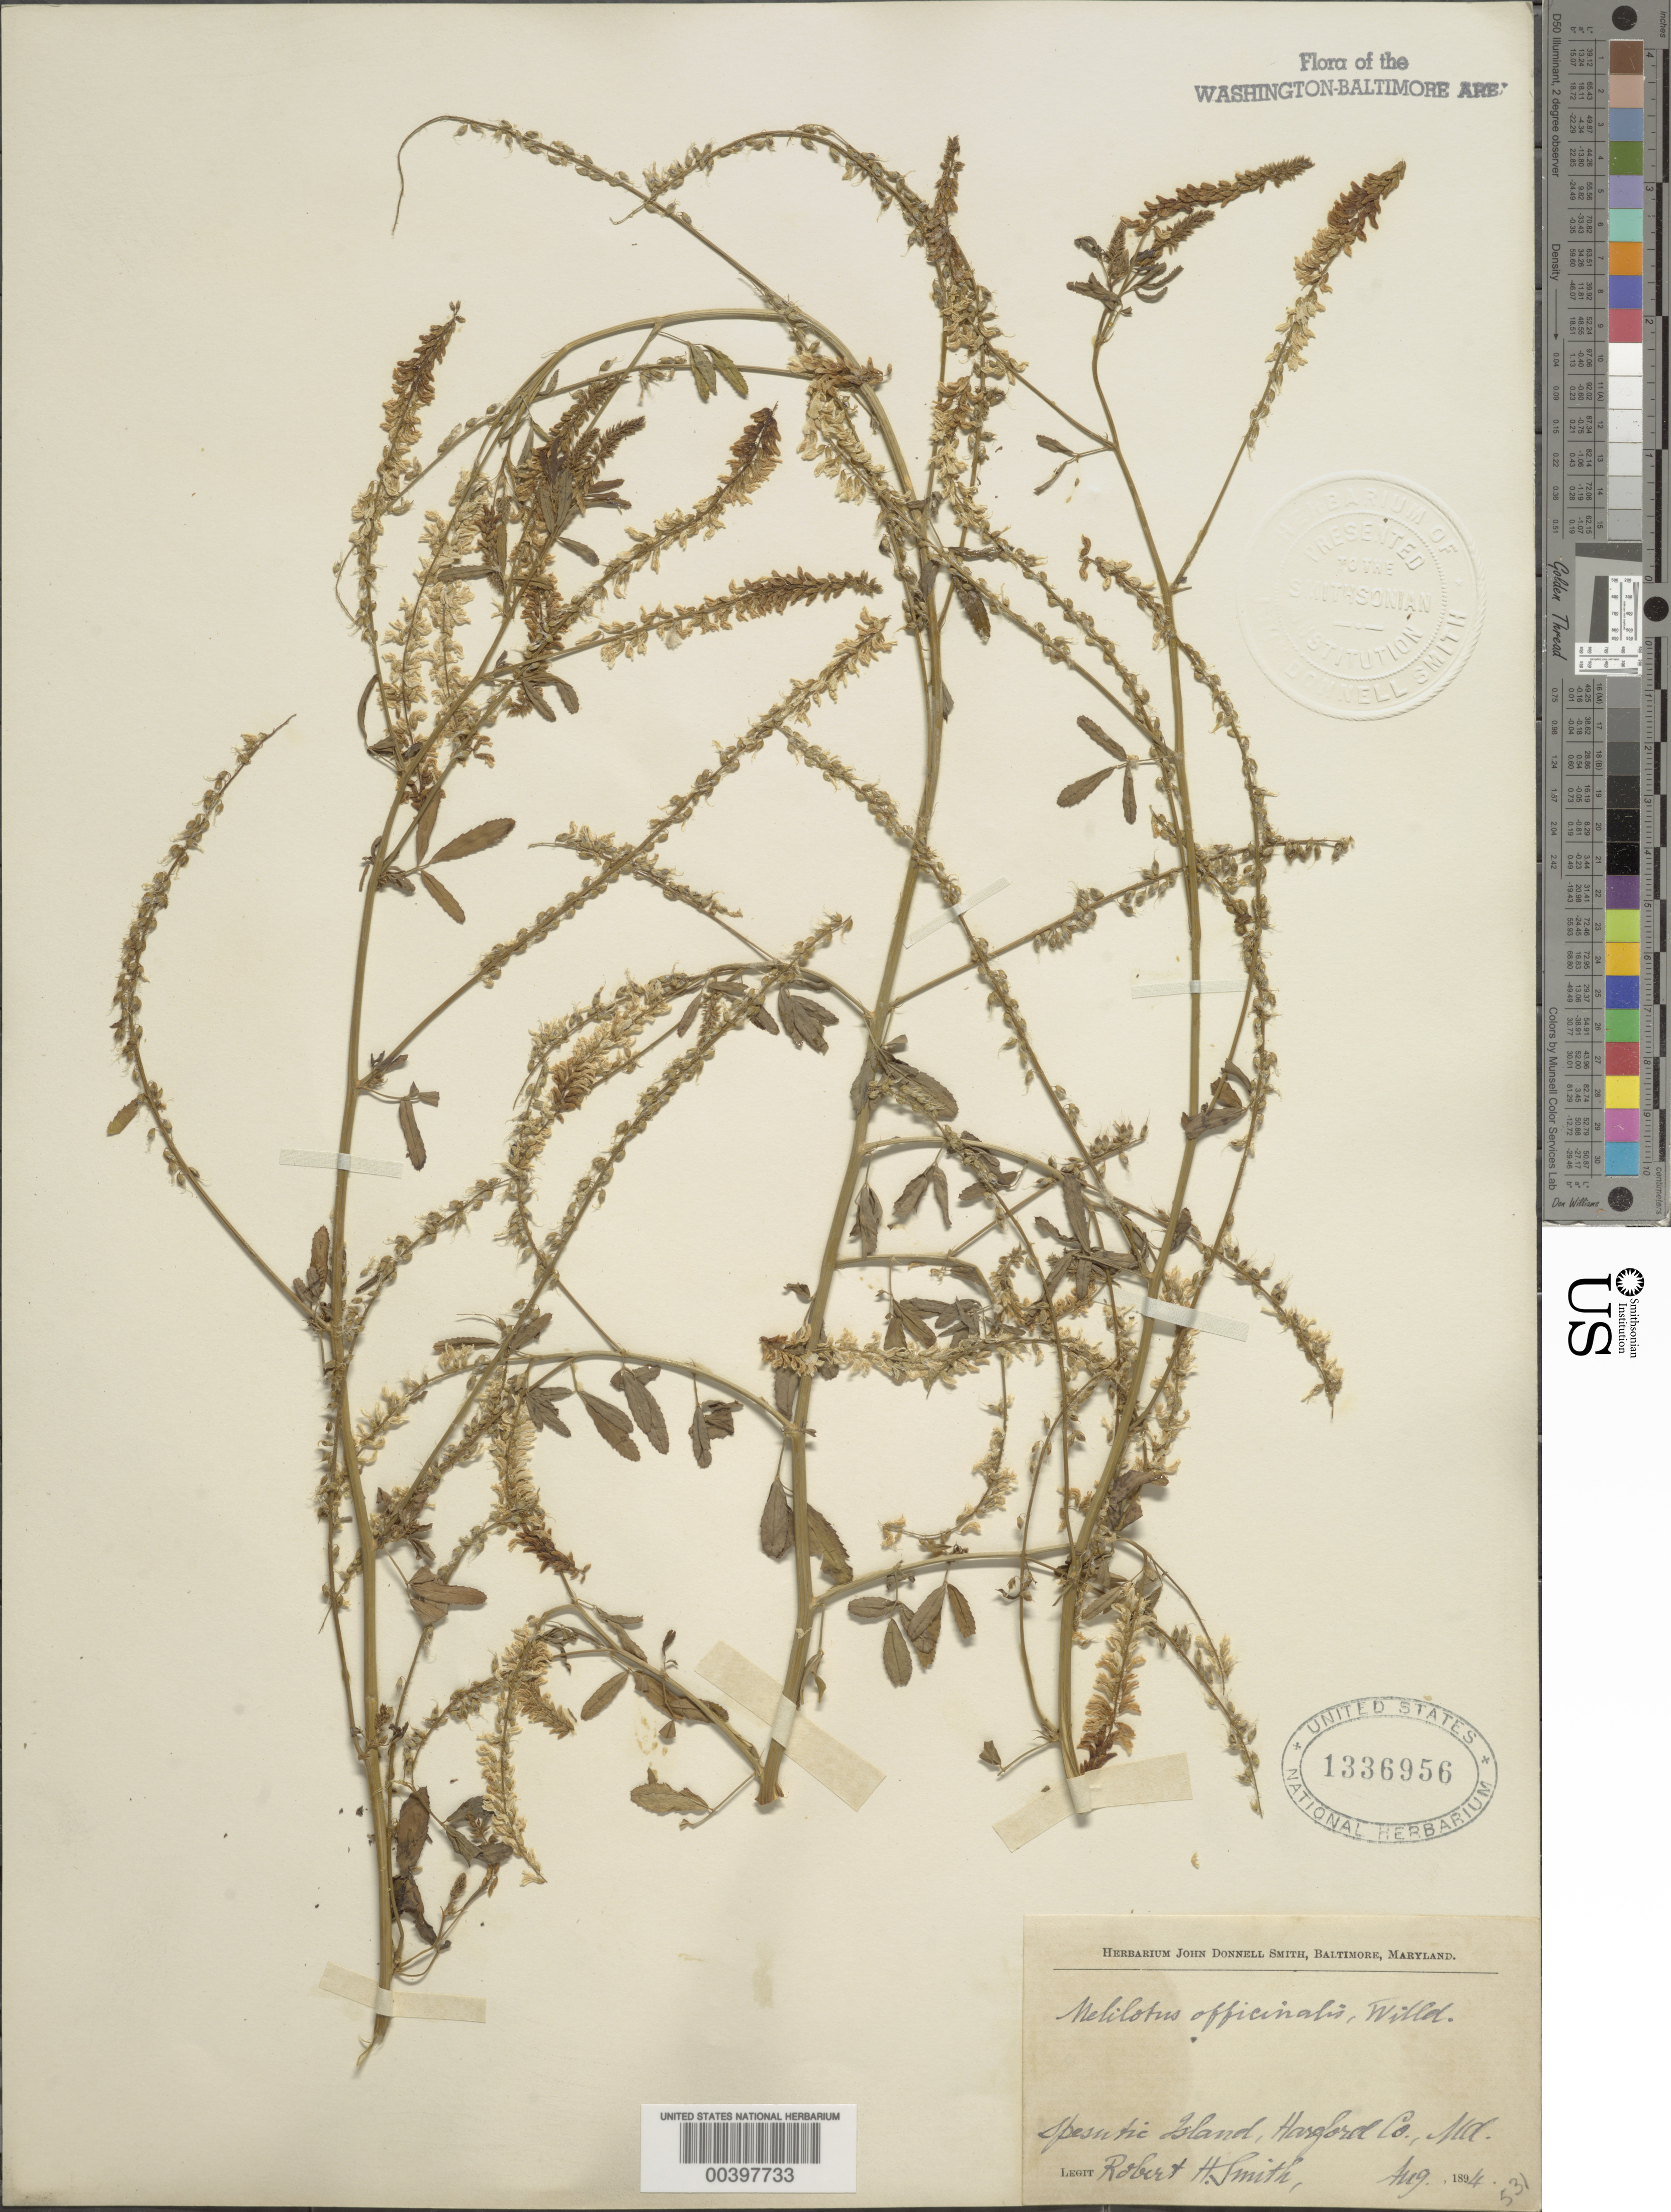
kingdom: Plantae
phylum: Tracheophyta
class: Magnoliopsida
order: Fabales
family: Fabaceae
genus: Melilotus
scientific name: Melilotus officinalis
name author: (L.) Lam.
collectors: R. H. Smith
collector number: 531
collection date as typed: Aug 1894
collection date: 1894-08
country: United States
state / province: Maryland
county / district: Harford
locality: Spesutie Island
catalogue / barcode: US 1336956